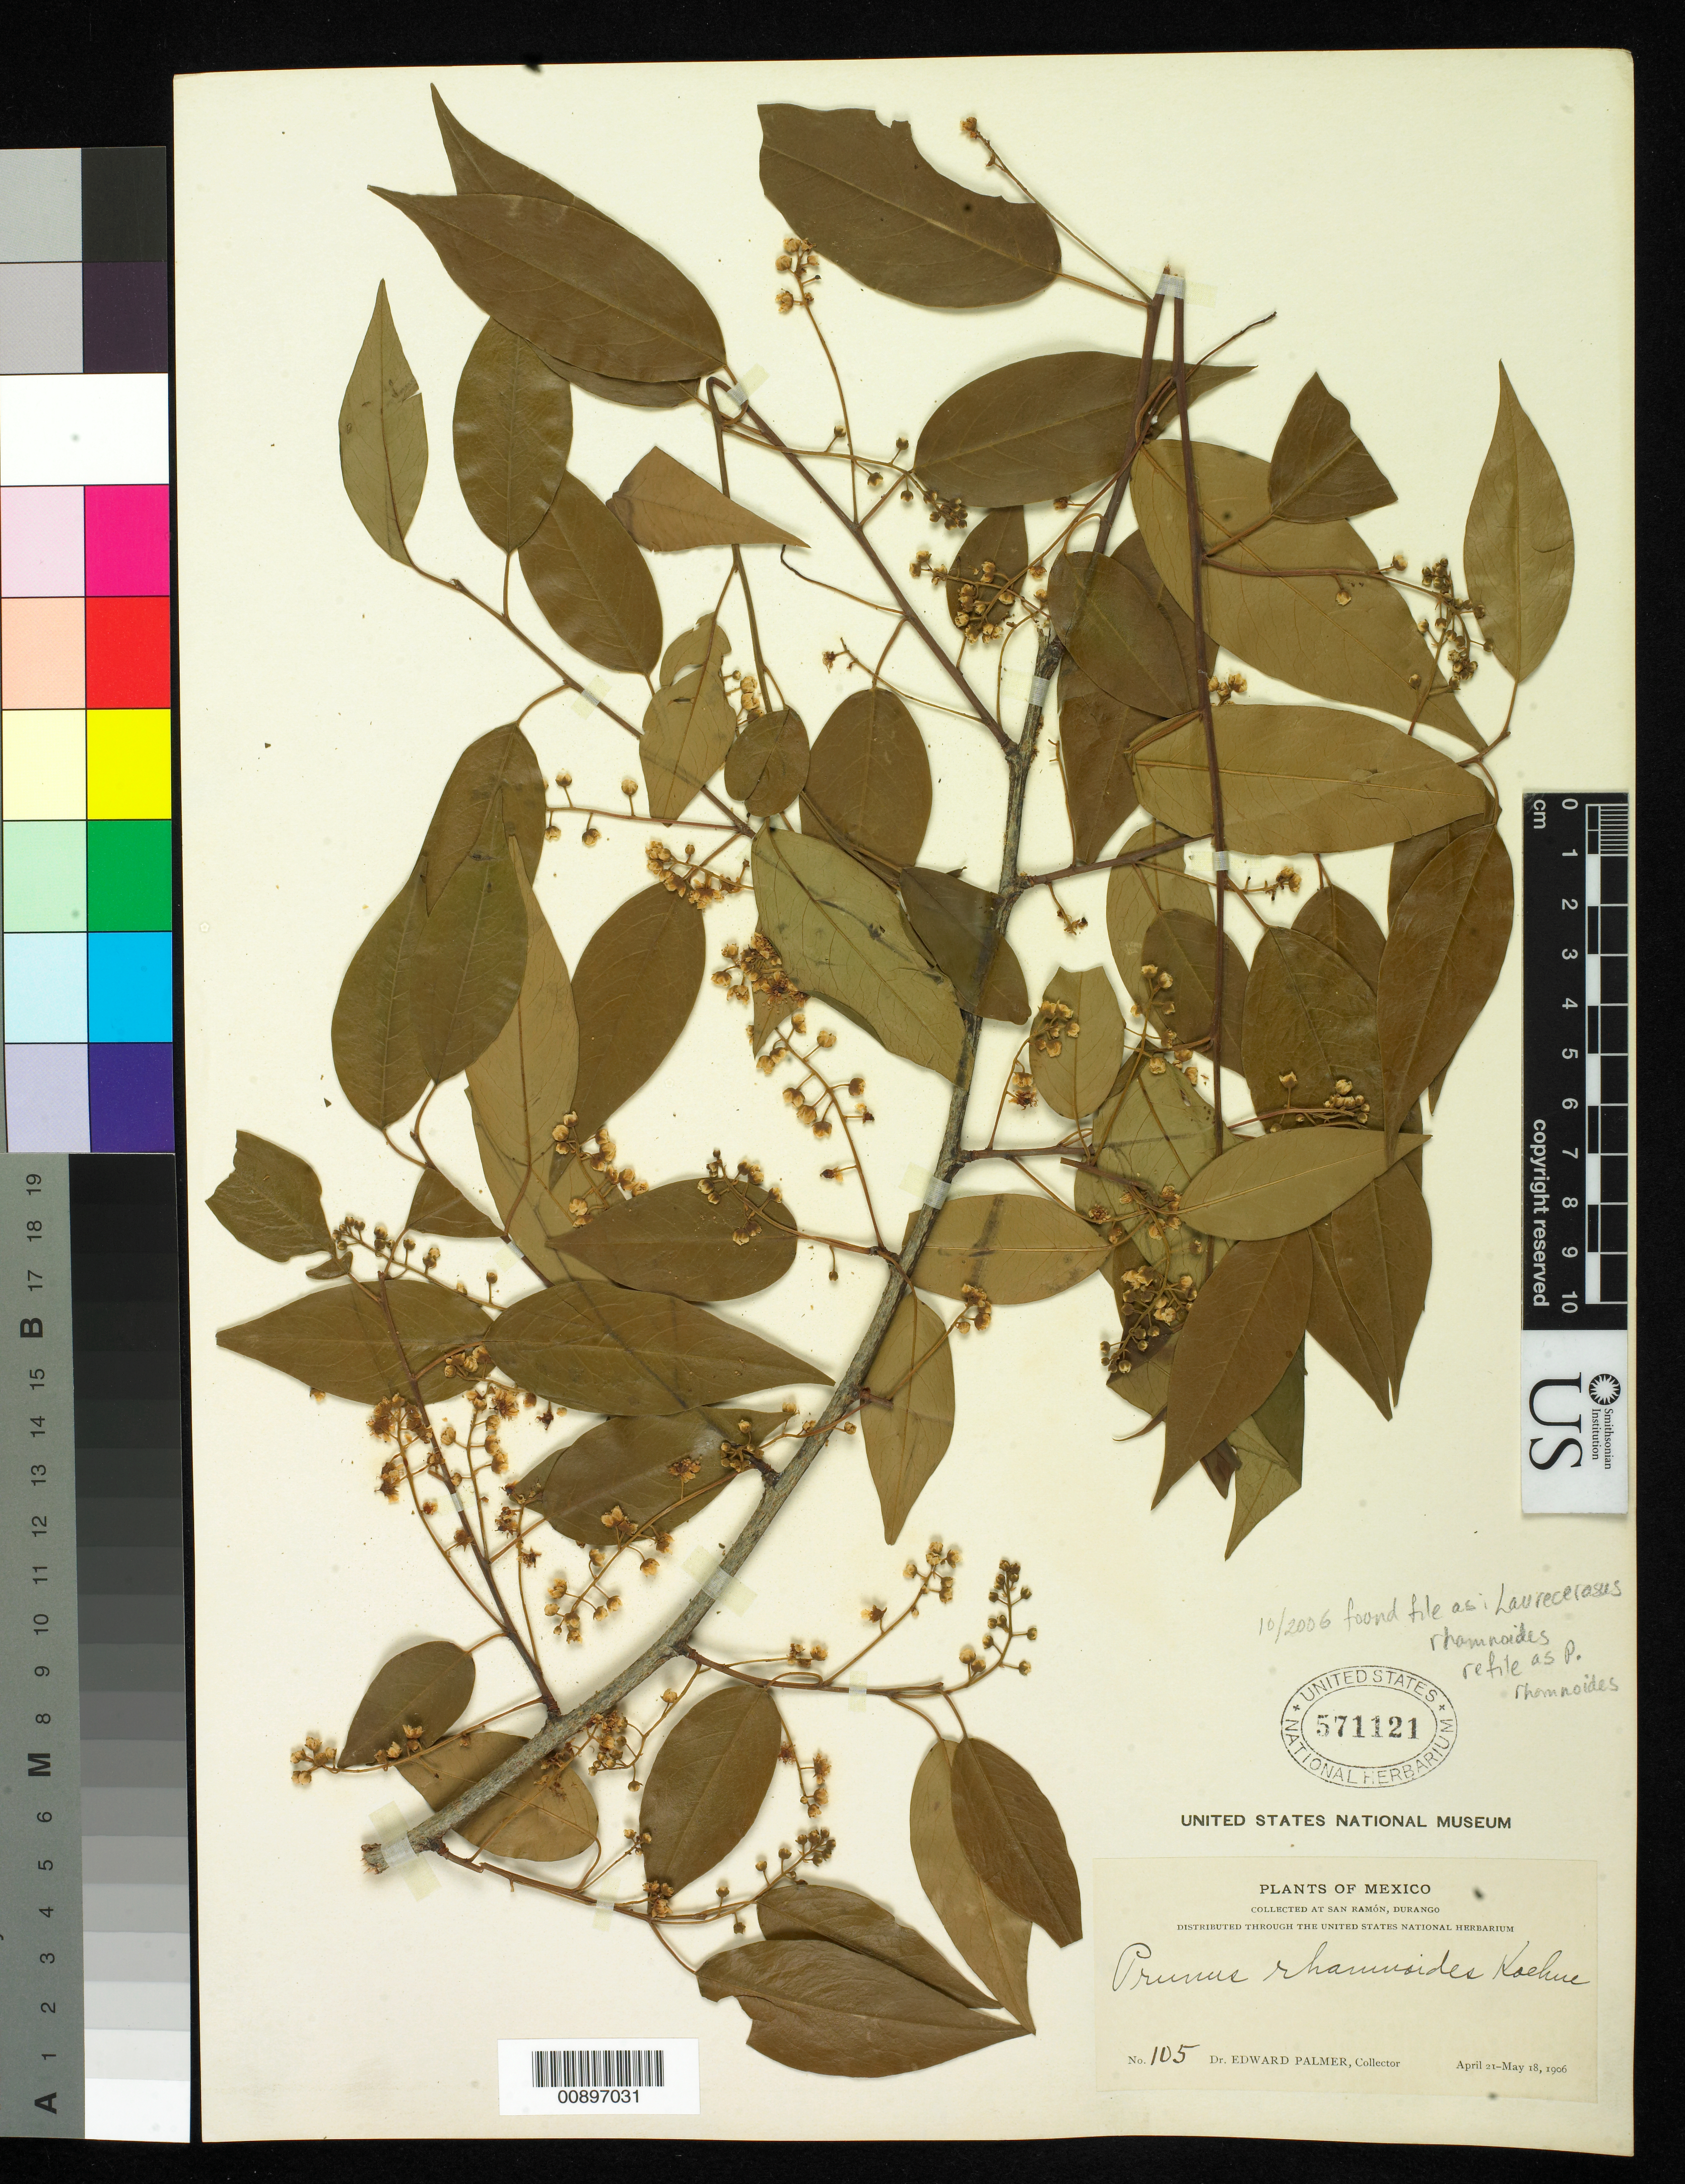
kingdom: Plantae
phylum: Tracheophyta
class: Magnoliopsida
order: Rosales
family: Rosaceae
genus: Prunus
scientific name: Prunus rhamnoides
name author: Koehne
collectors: E. Palmer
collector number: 105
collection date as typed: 21 Apr 1906 to 18 May 1906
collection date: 1906-04-21/1906-05-18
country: Mexico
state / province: Durango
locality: San Ramón, Durango.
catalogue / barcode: US 571121